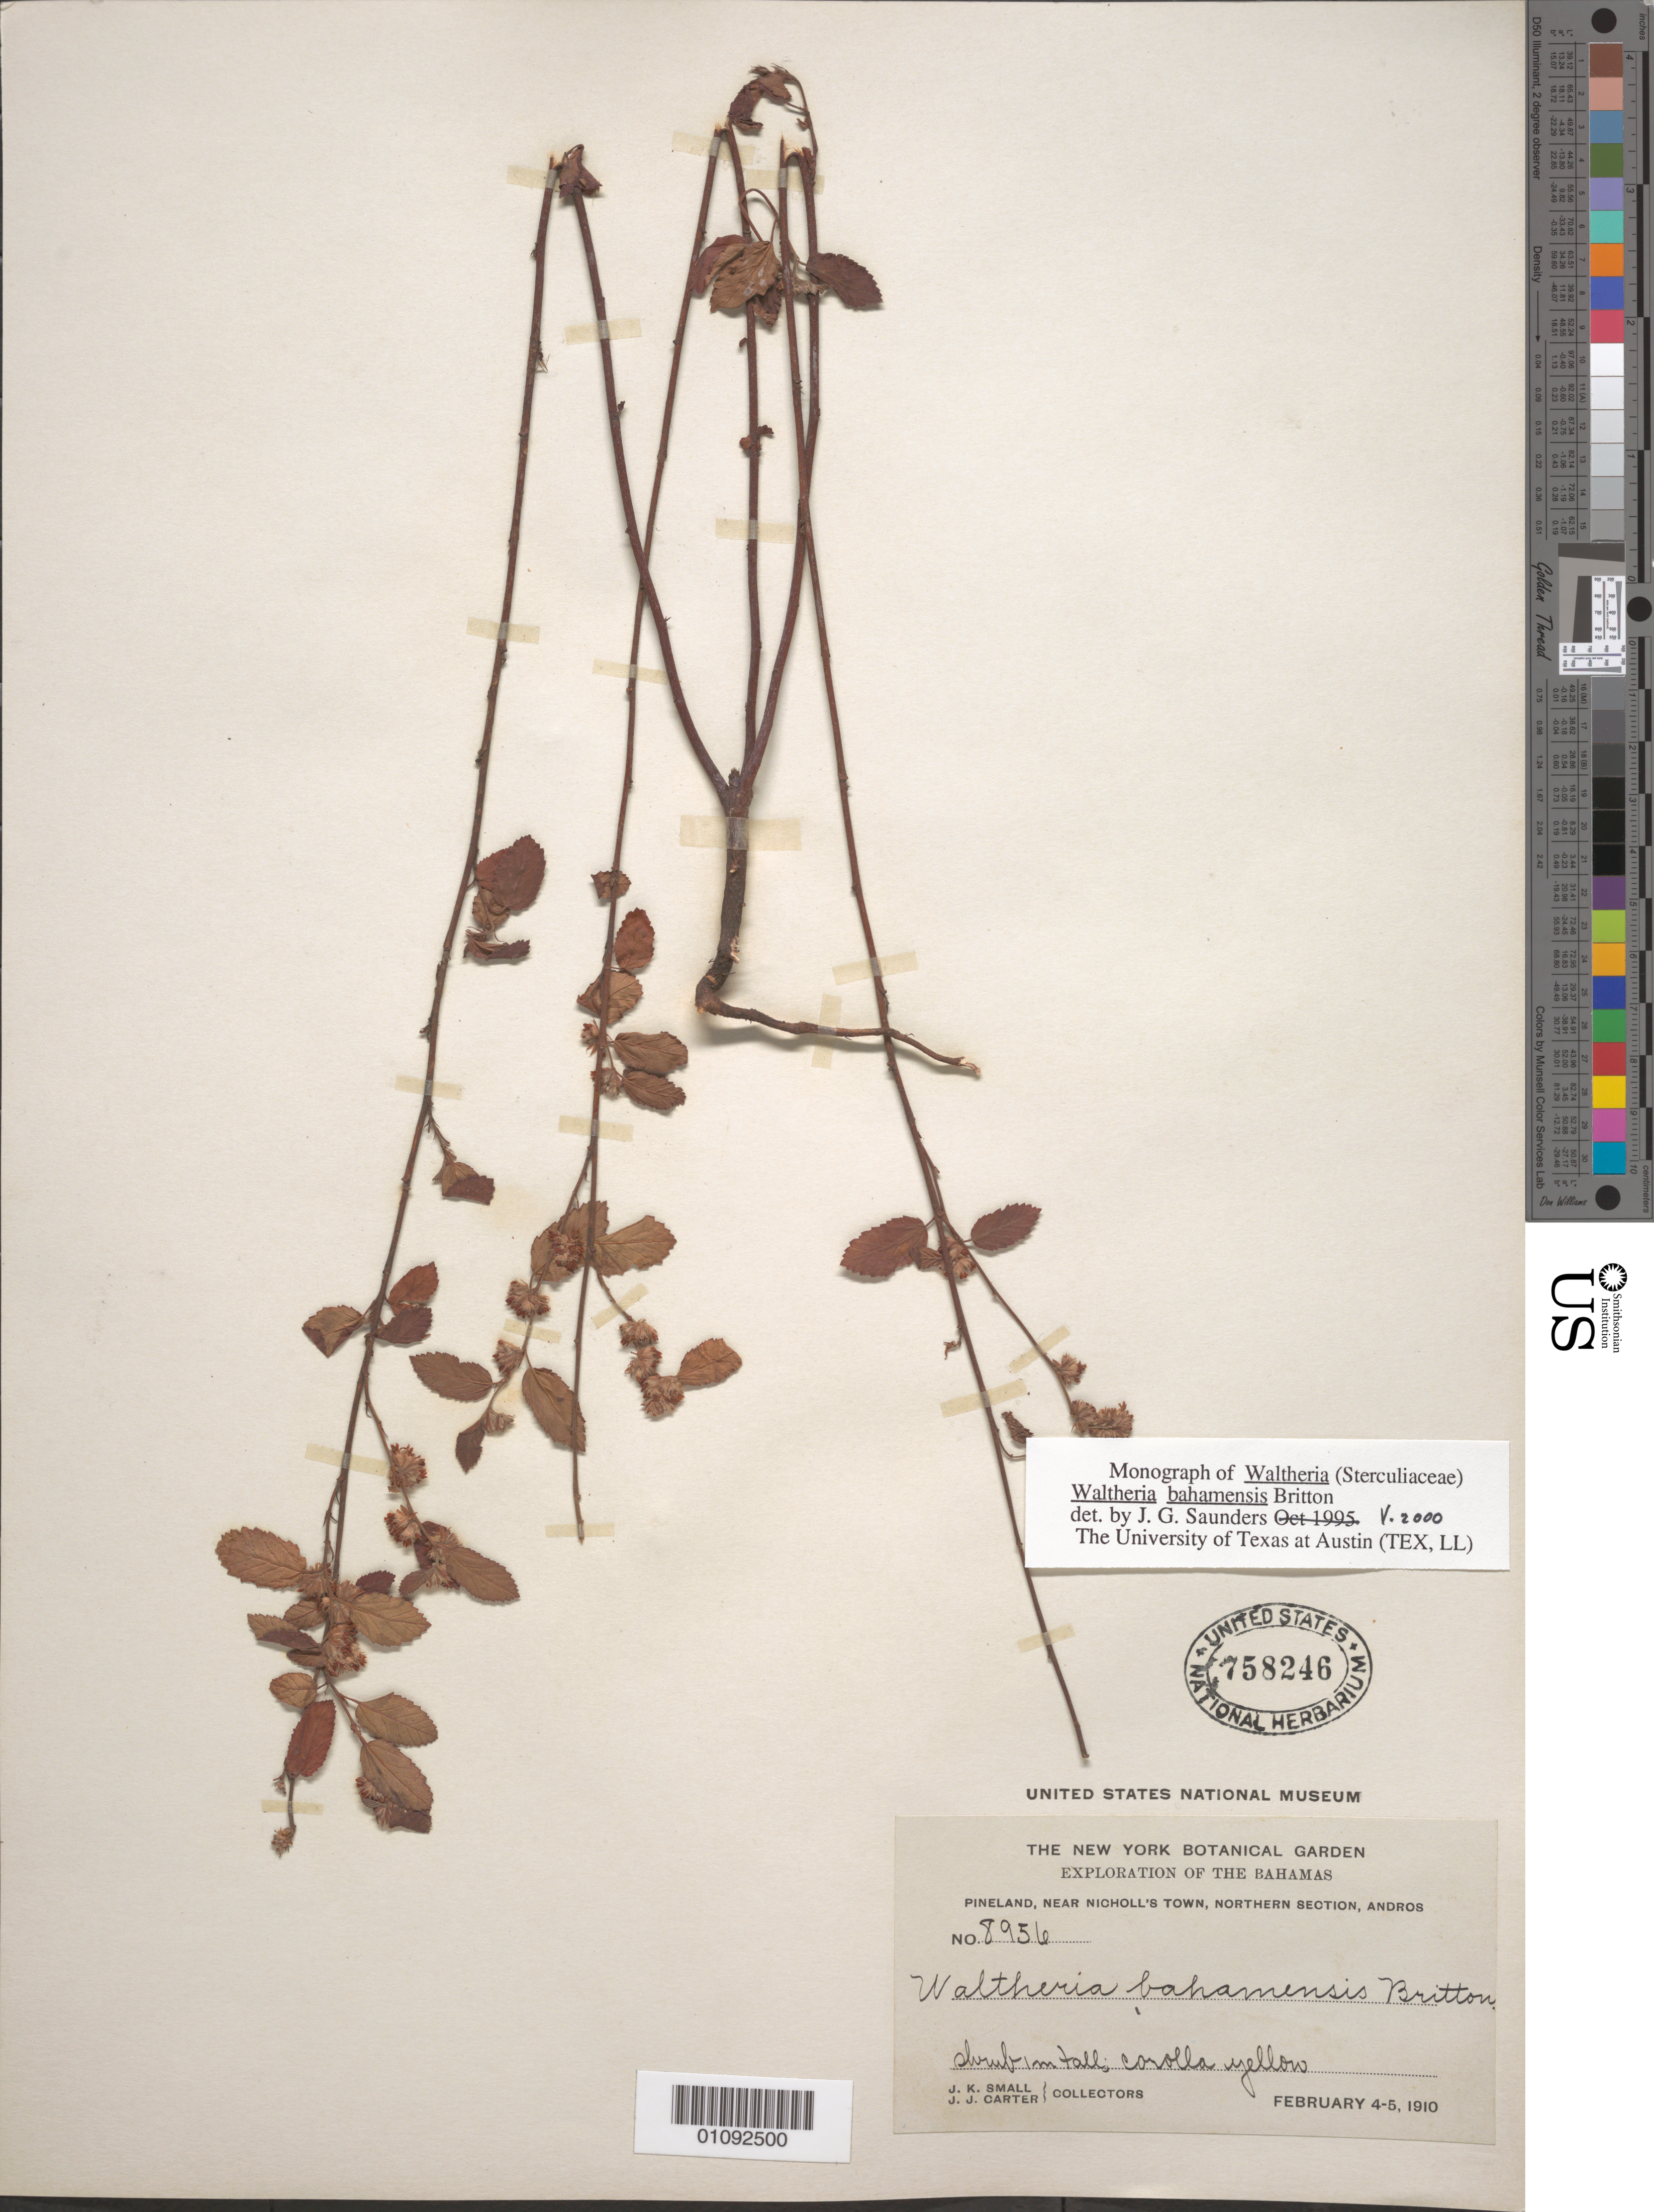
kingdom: Plantae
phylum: Tracheophyta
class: Magnoliopsida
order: Malvales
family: Malvaceae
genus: Waltheria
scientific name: Waltheria bahamensis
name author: Britton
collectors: J. K. Small & J. J. Carter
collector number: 8956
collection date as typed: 04 Feb 1910 and 05 Feb 1910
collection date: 1910-02-04,1910-02-05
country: Bahamas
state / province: North Andros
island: Andros I.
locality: Pineland, near Nicholl's Town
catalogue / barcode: US 758246